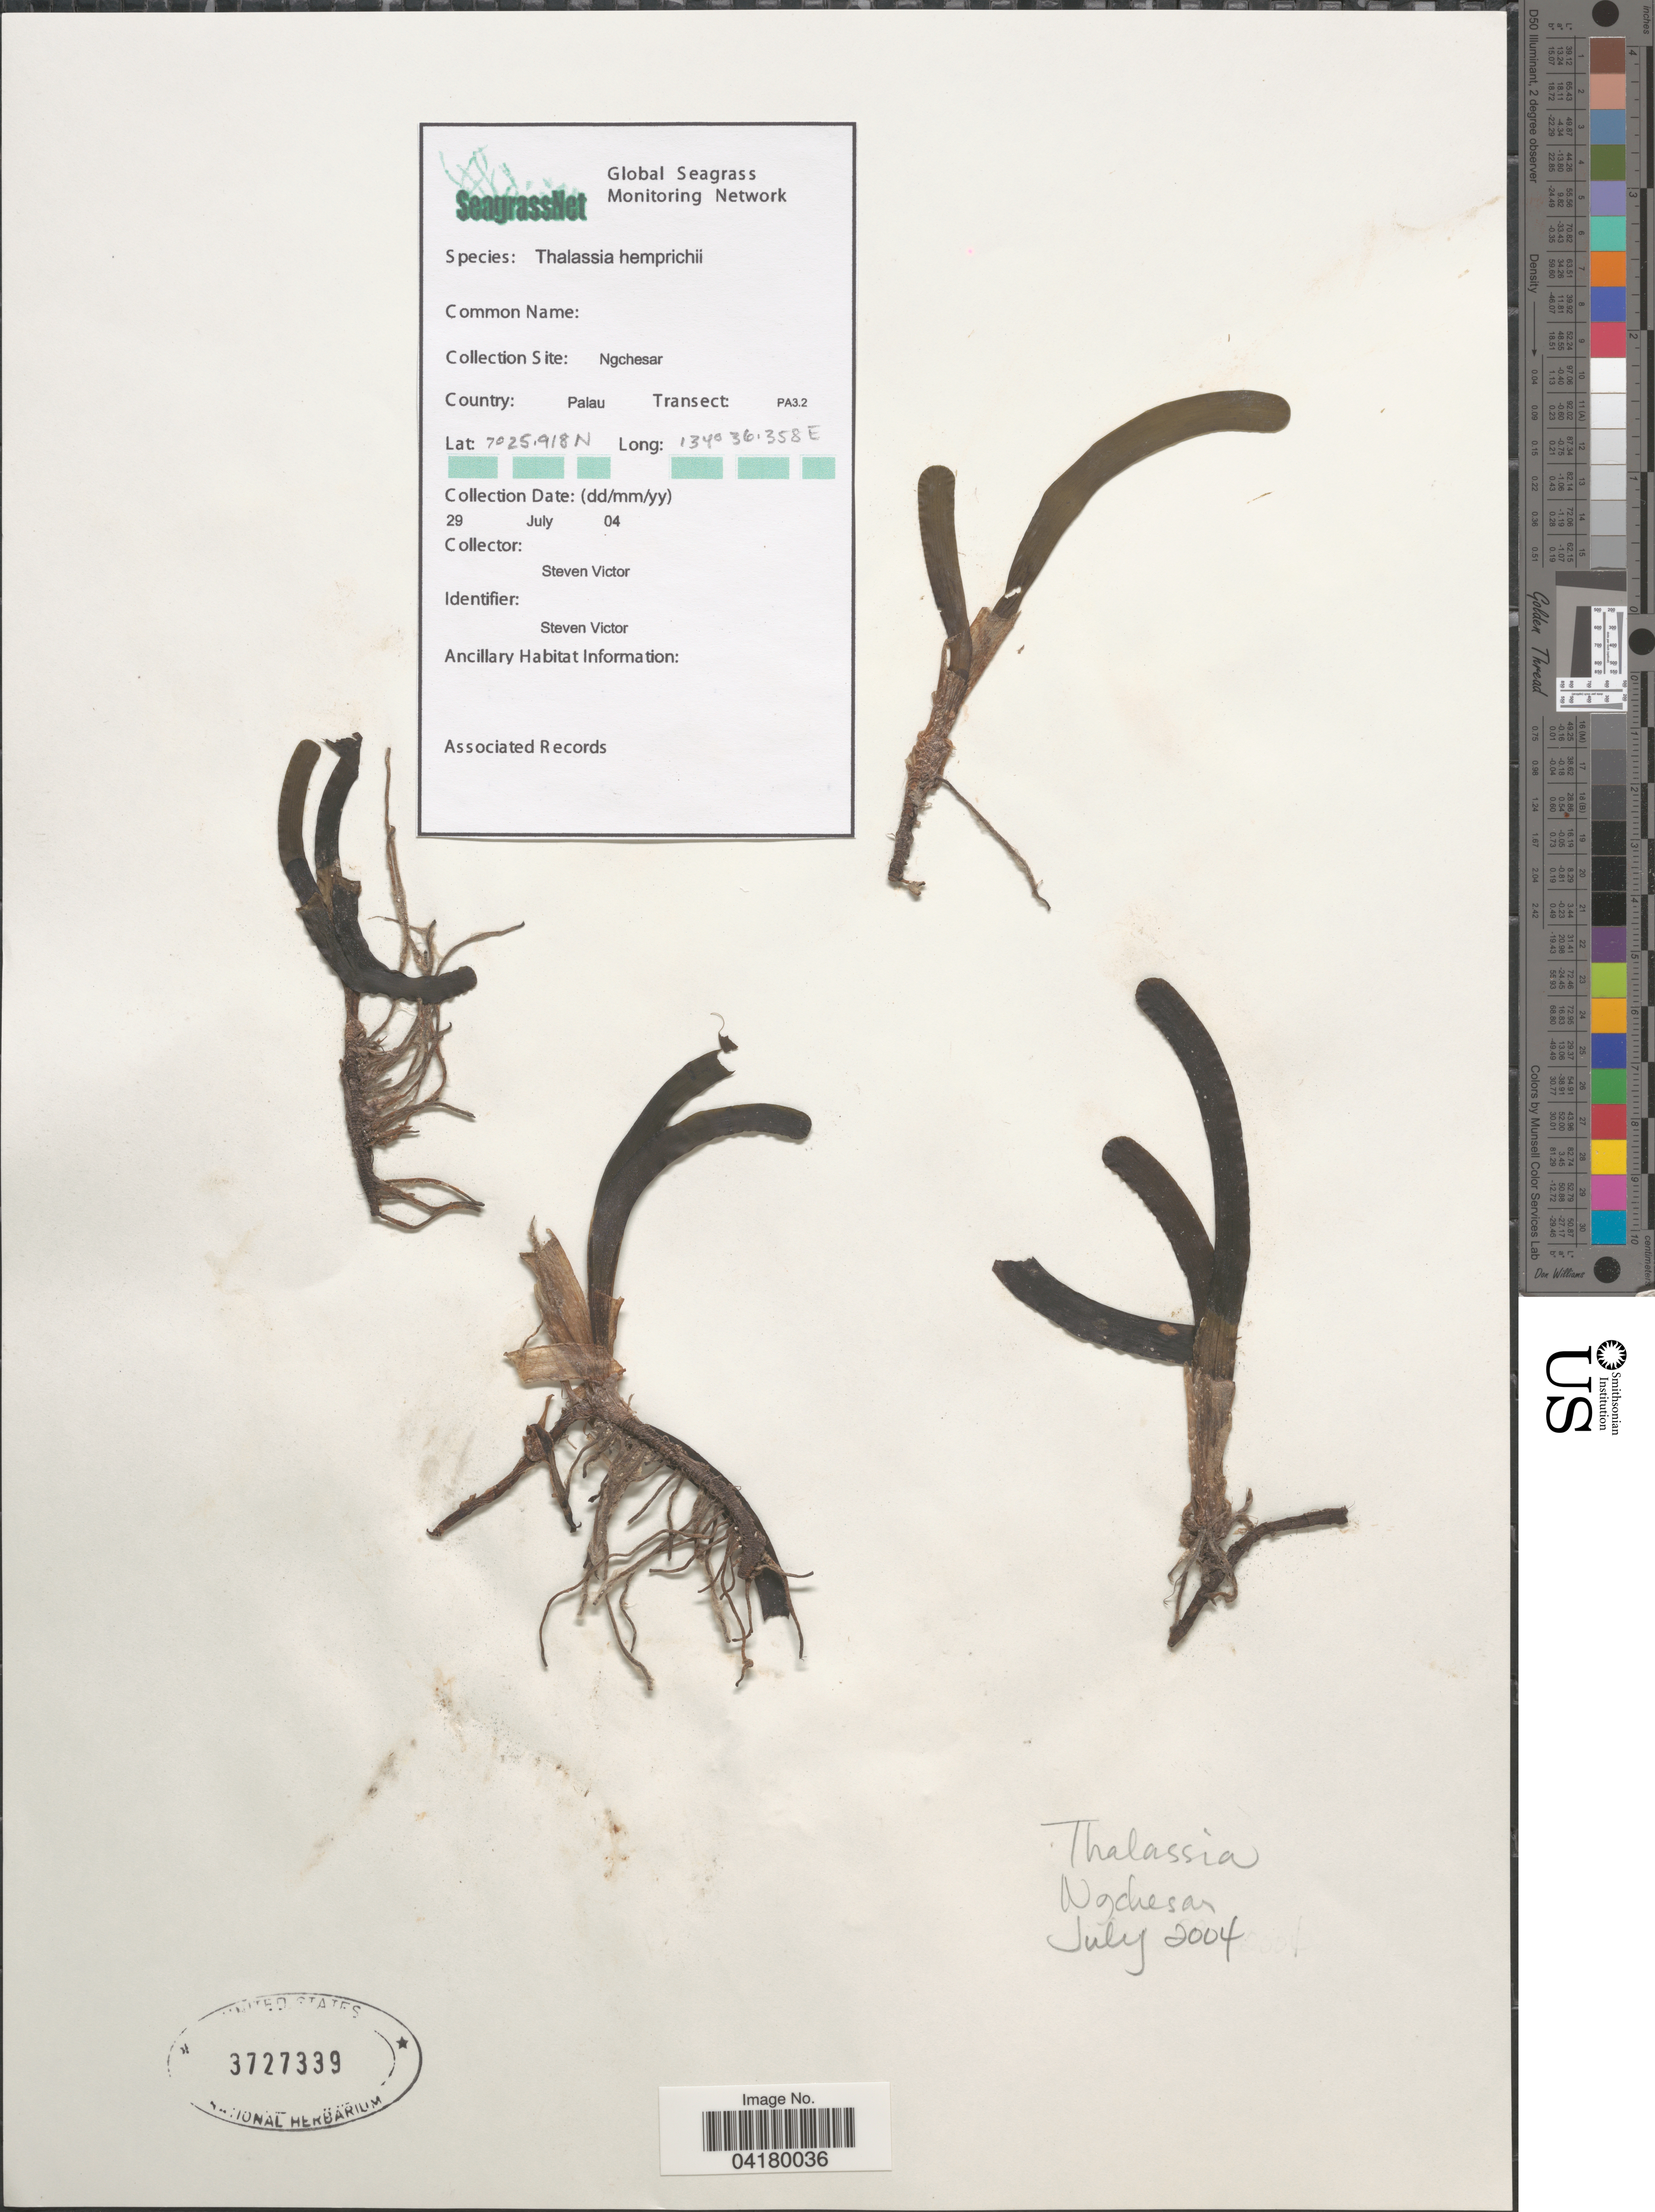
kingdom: Plantae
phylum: Tracheophyta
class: Liliopsida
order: Alismatales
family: Hydrocharitaceae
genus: Thalassia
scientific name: Thalassia hemprichii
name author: Asch.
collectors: S. Victor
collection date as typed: Transcribed d/m/y: 29/7/4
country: Palau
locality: Collection Site: Ngchesar. Country: Palau. Transect: PA3.2.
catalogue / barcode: US 3727339